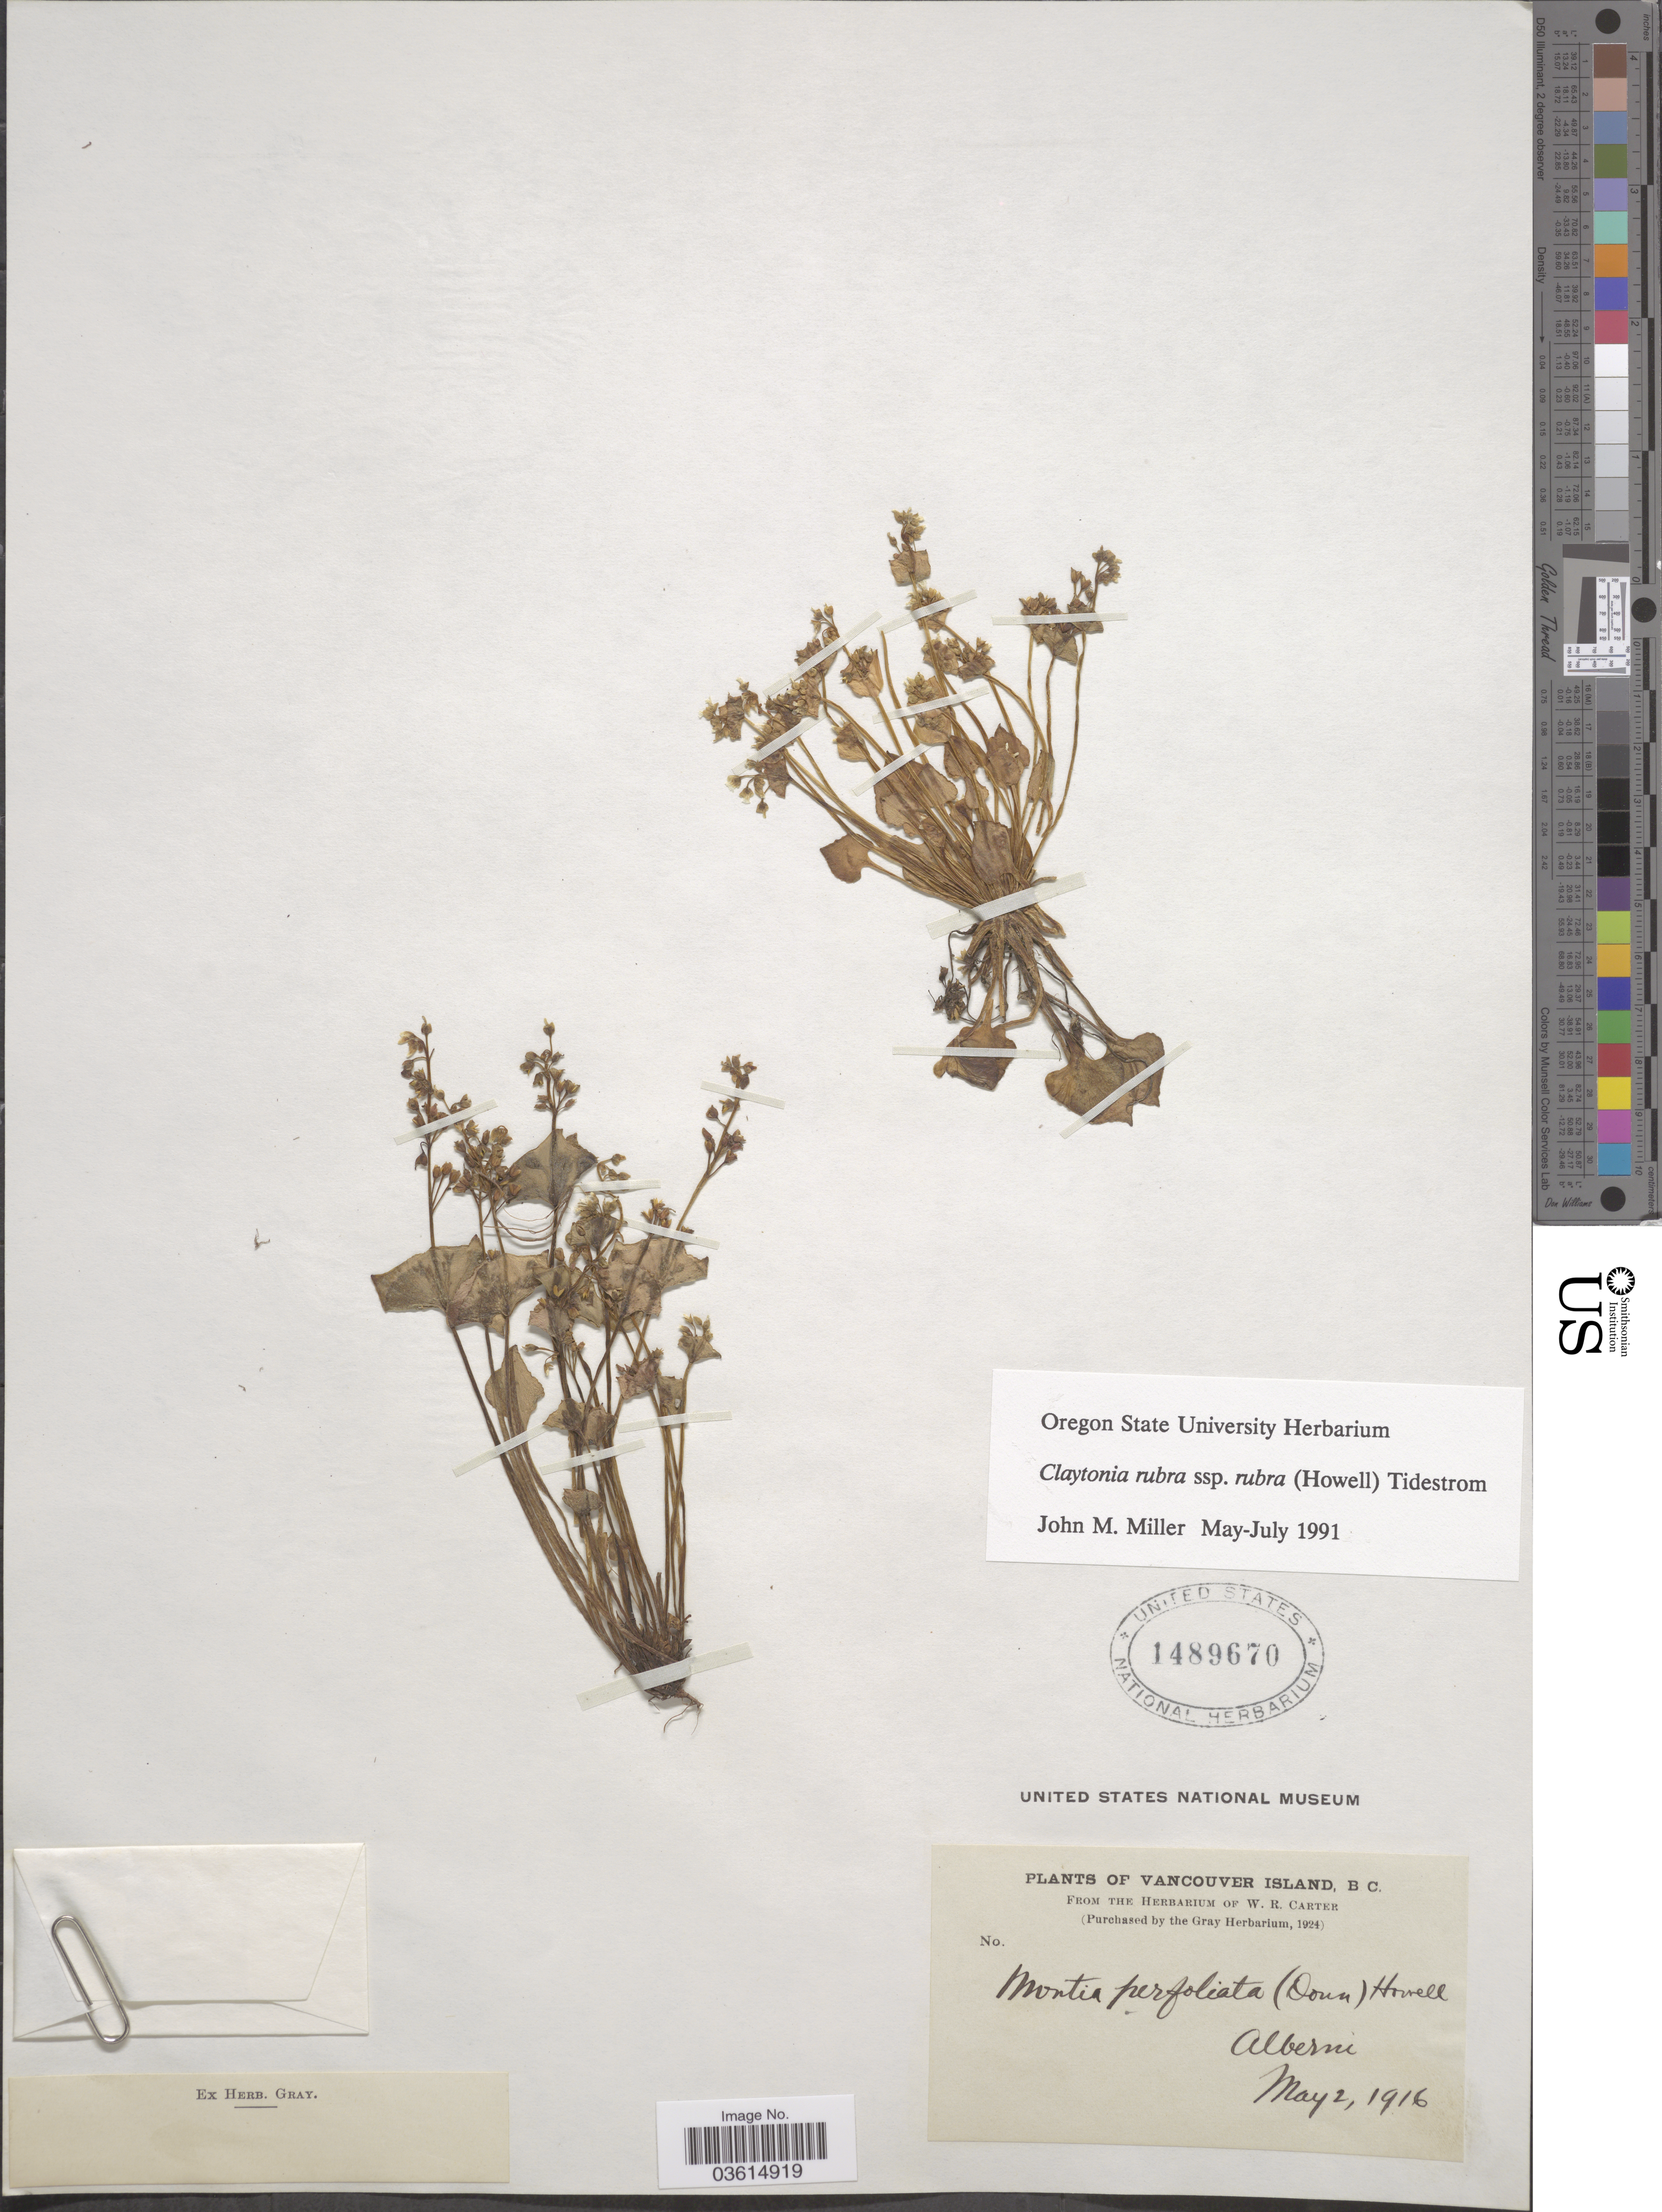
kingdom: Plantae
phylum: Tracheophyta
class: Magnoliopsida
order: Caryophyllales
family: Montiaceae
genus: Claytonia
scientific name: Claytonia rubra subsp. rubra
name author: (Howell) Tidestr.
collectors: Ex herb. W. R. Carter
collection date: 1916-05-02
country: Canada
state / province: British Columbia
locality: Vancouver Island. Alberni.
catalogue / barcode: US 1489670